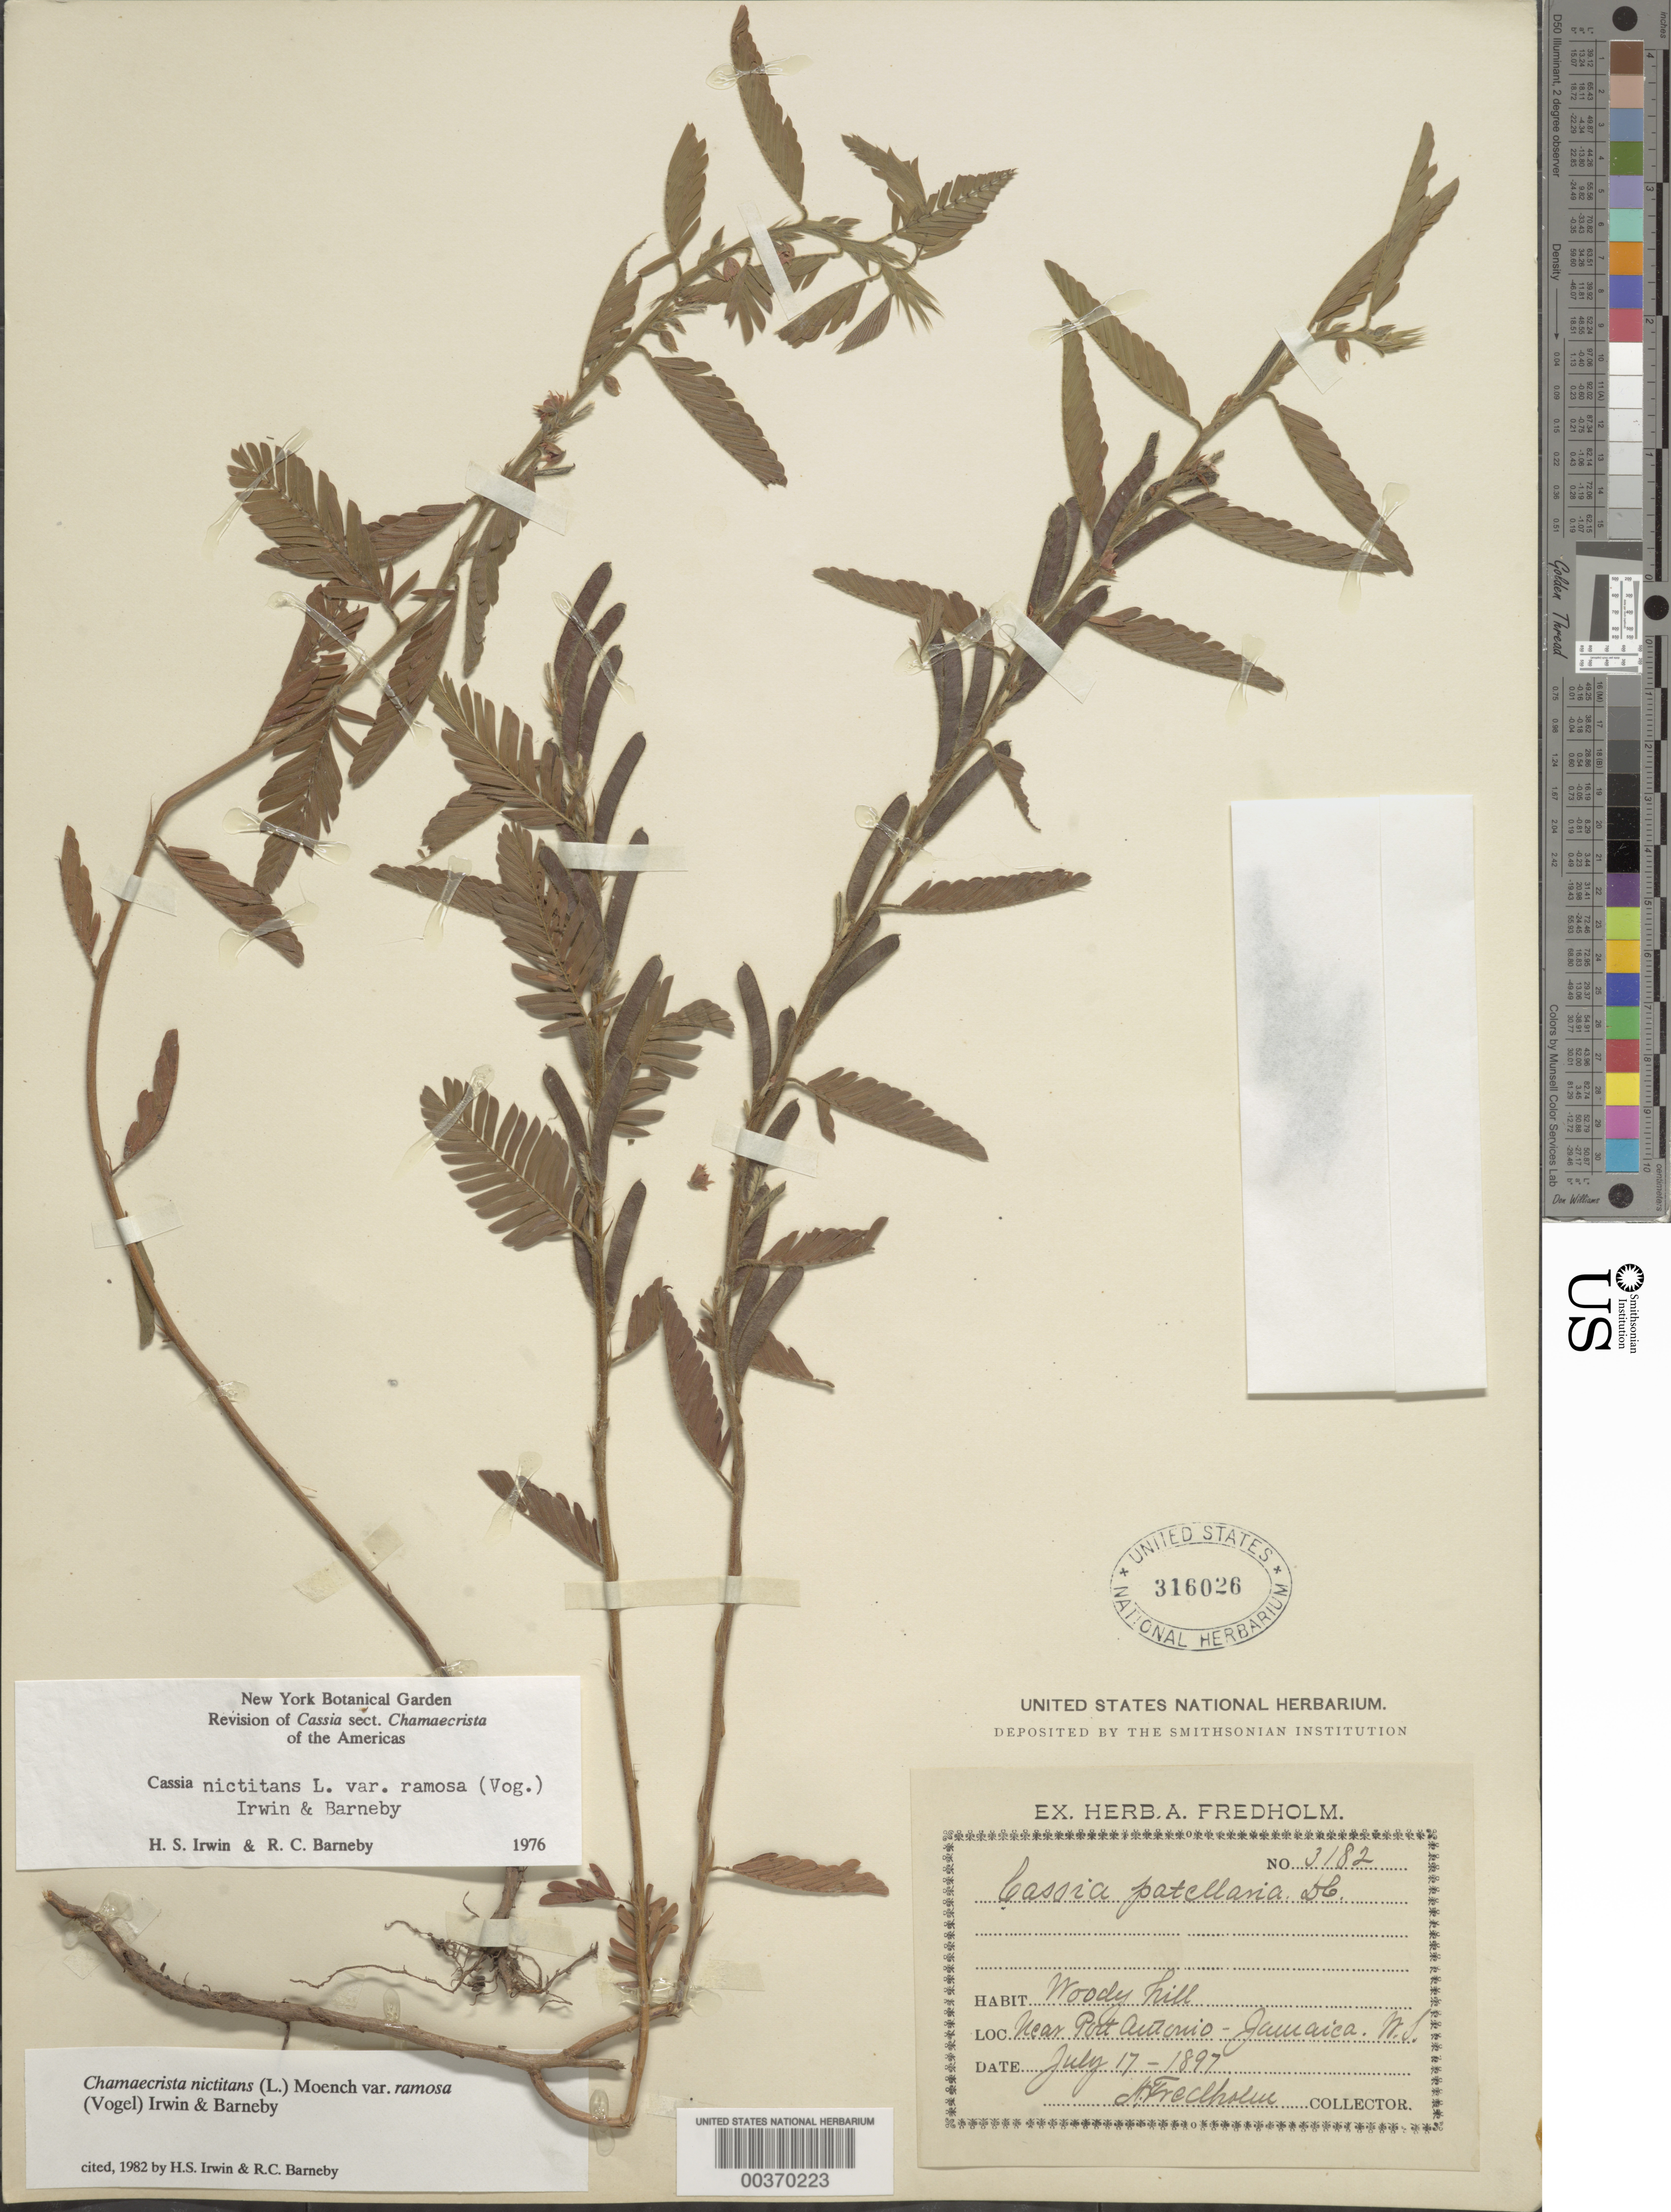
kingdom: Plantae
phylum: Tracheophyta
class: Magnoliopsida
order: Fabales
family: Fabaceae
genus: Chamaecrista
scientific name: Chamaecrista nictitans var. ramosa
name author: (Vogel) H.S. Irwin & Barneby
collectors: A. J. Fredholm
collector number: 3182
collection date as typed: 17 Jul 1897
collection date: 1897-07-17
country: Jamaica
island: Greater Antilles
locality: Near port antonio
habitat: Woody hill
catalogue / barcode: US 316026